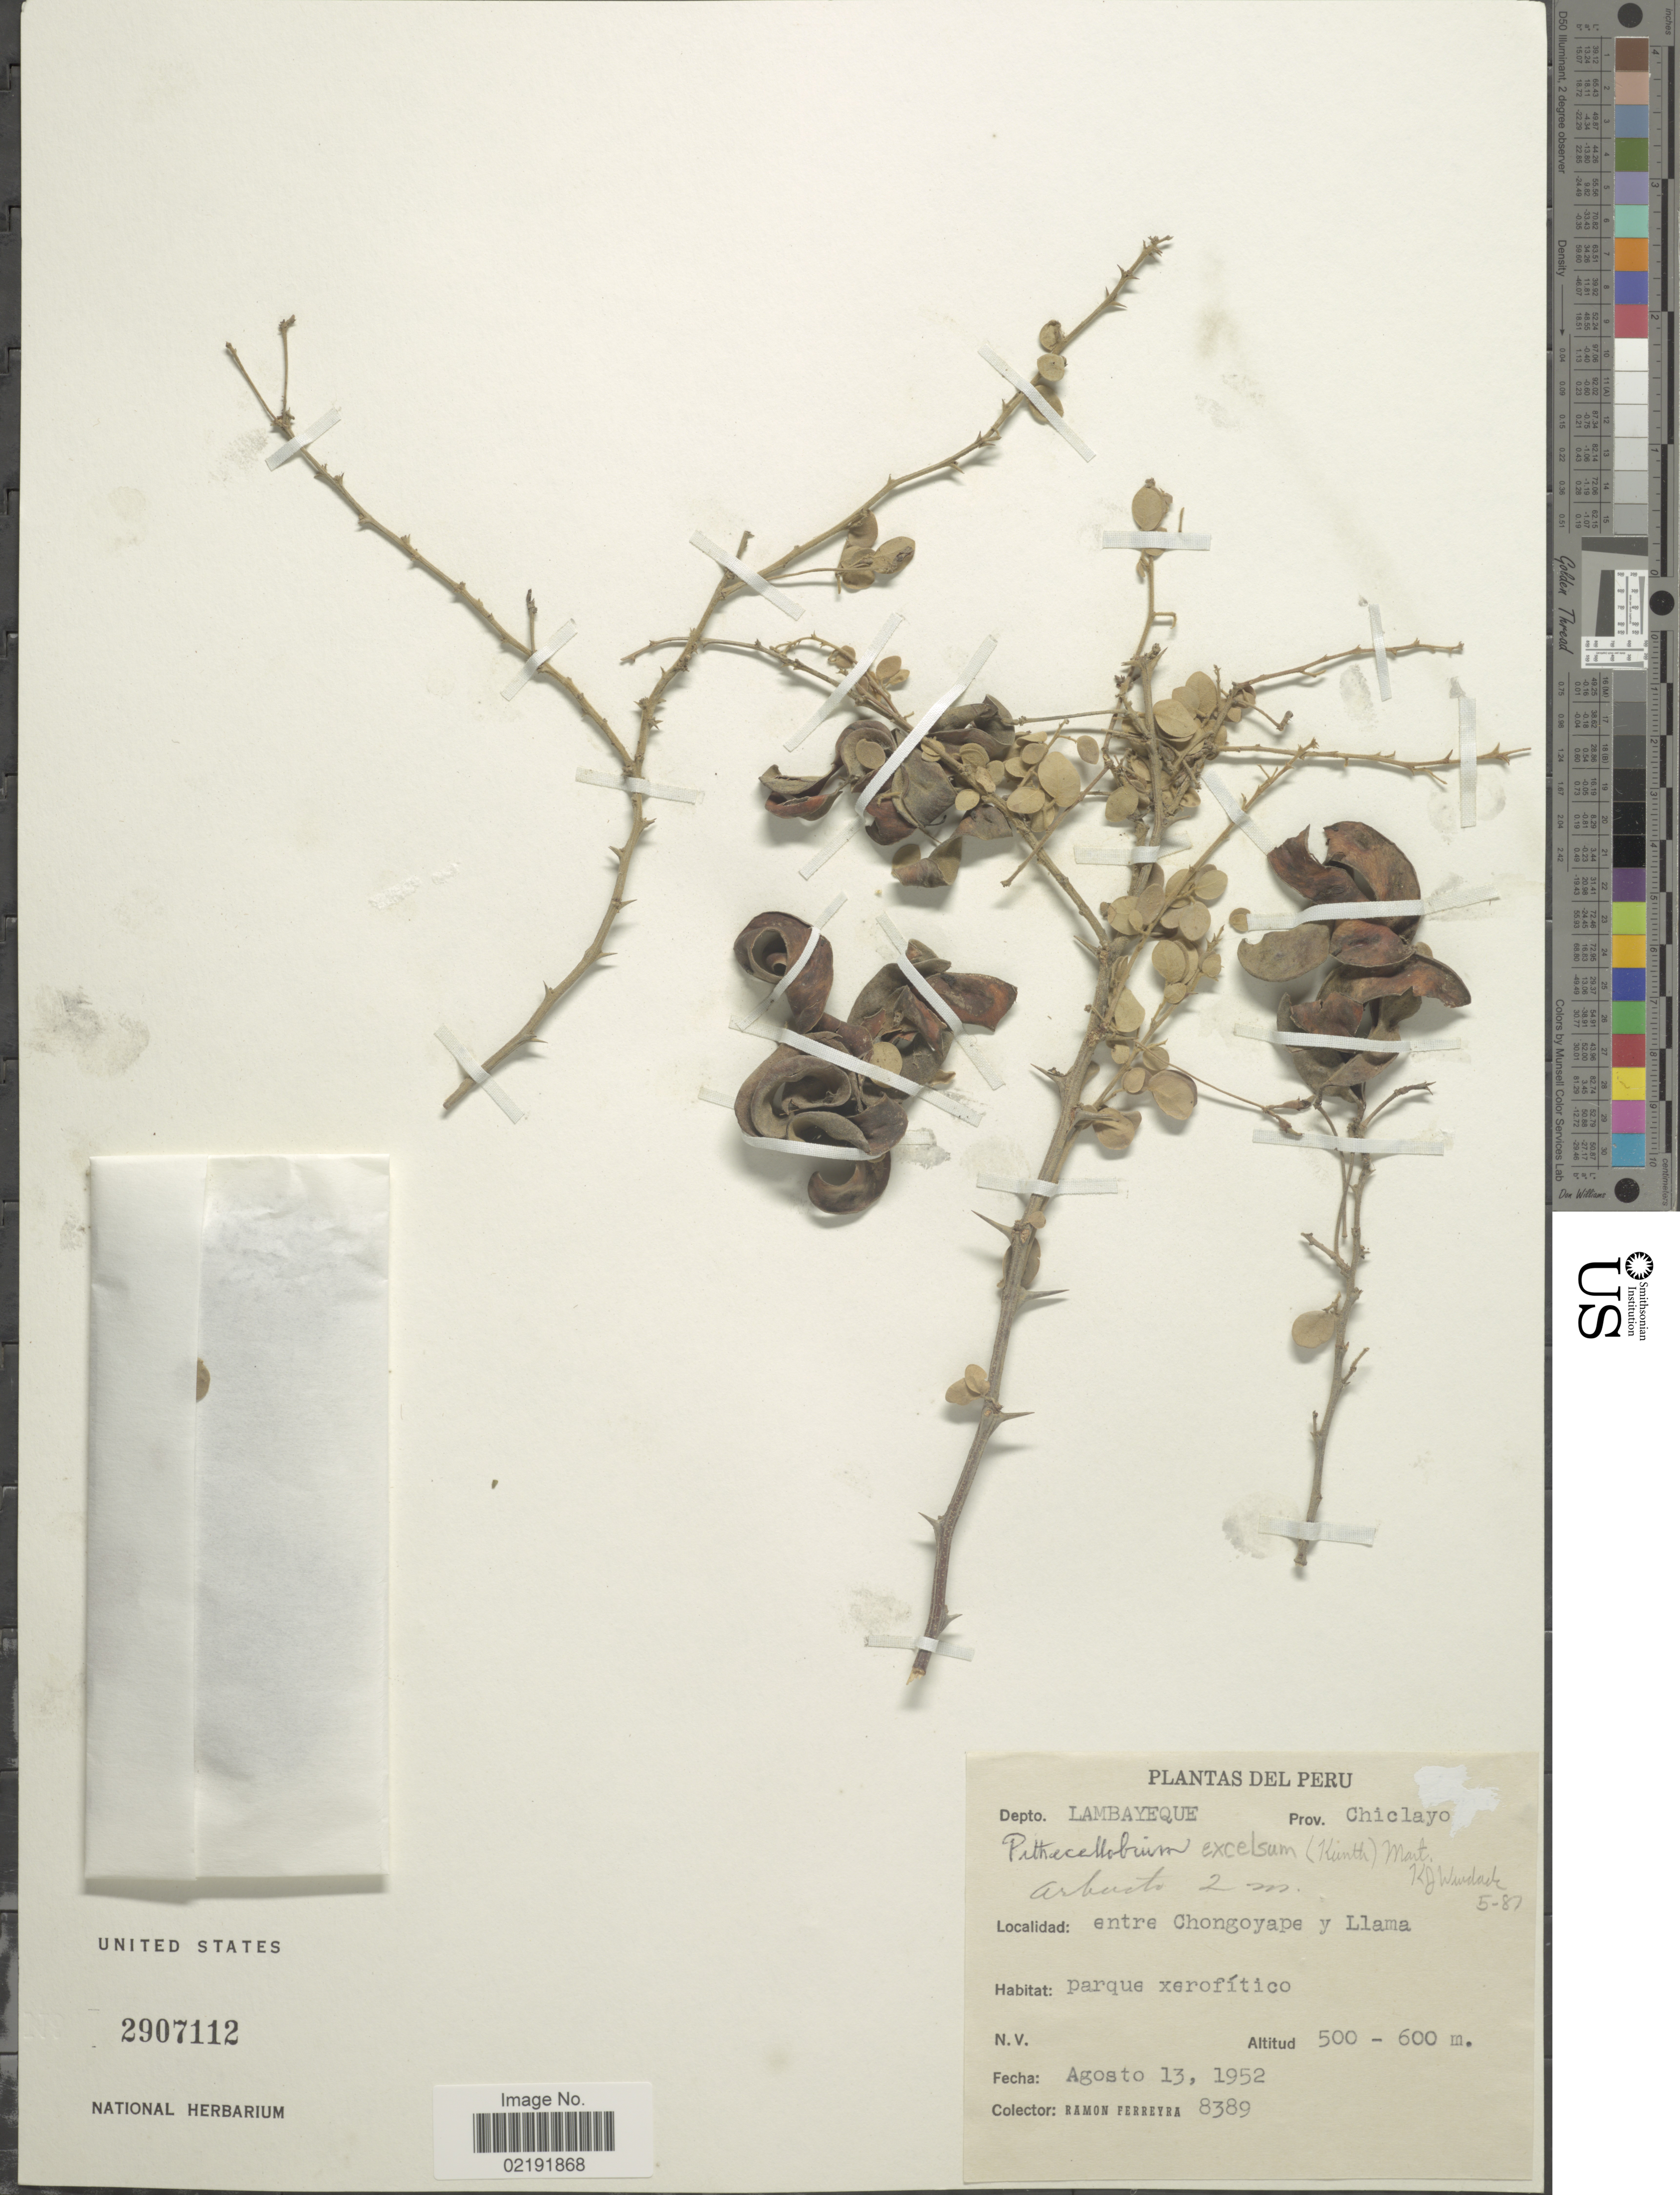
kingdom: Plantae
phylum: Tracheophyta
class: Magnoliopsida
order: Fabales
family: Fabaceae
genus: Pithecellobium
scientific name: Pithecellobium excelsum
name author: (Kunth) Mart.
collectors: R. A. Ferreyra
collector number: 8389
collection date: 1952-08-13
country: Peru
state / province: Lambayeque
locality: Depto. Lambayeque. Prov. Chiclayo. Entre Chongoyape y Llama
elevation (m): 500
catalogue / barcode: US 2907112